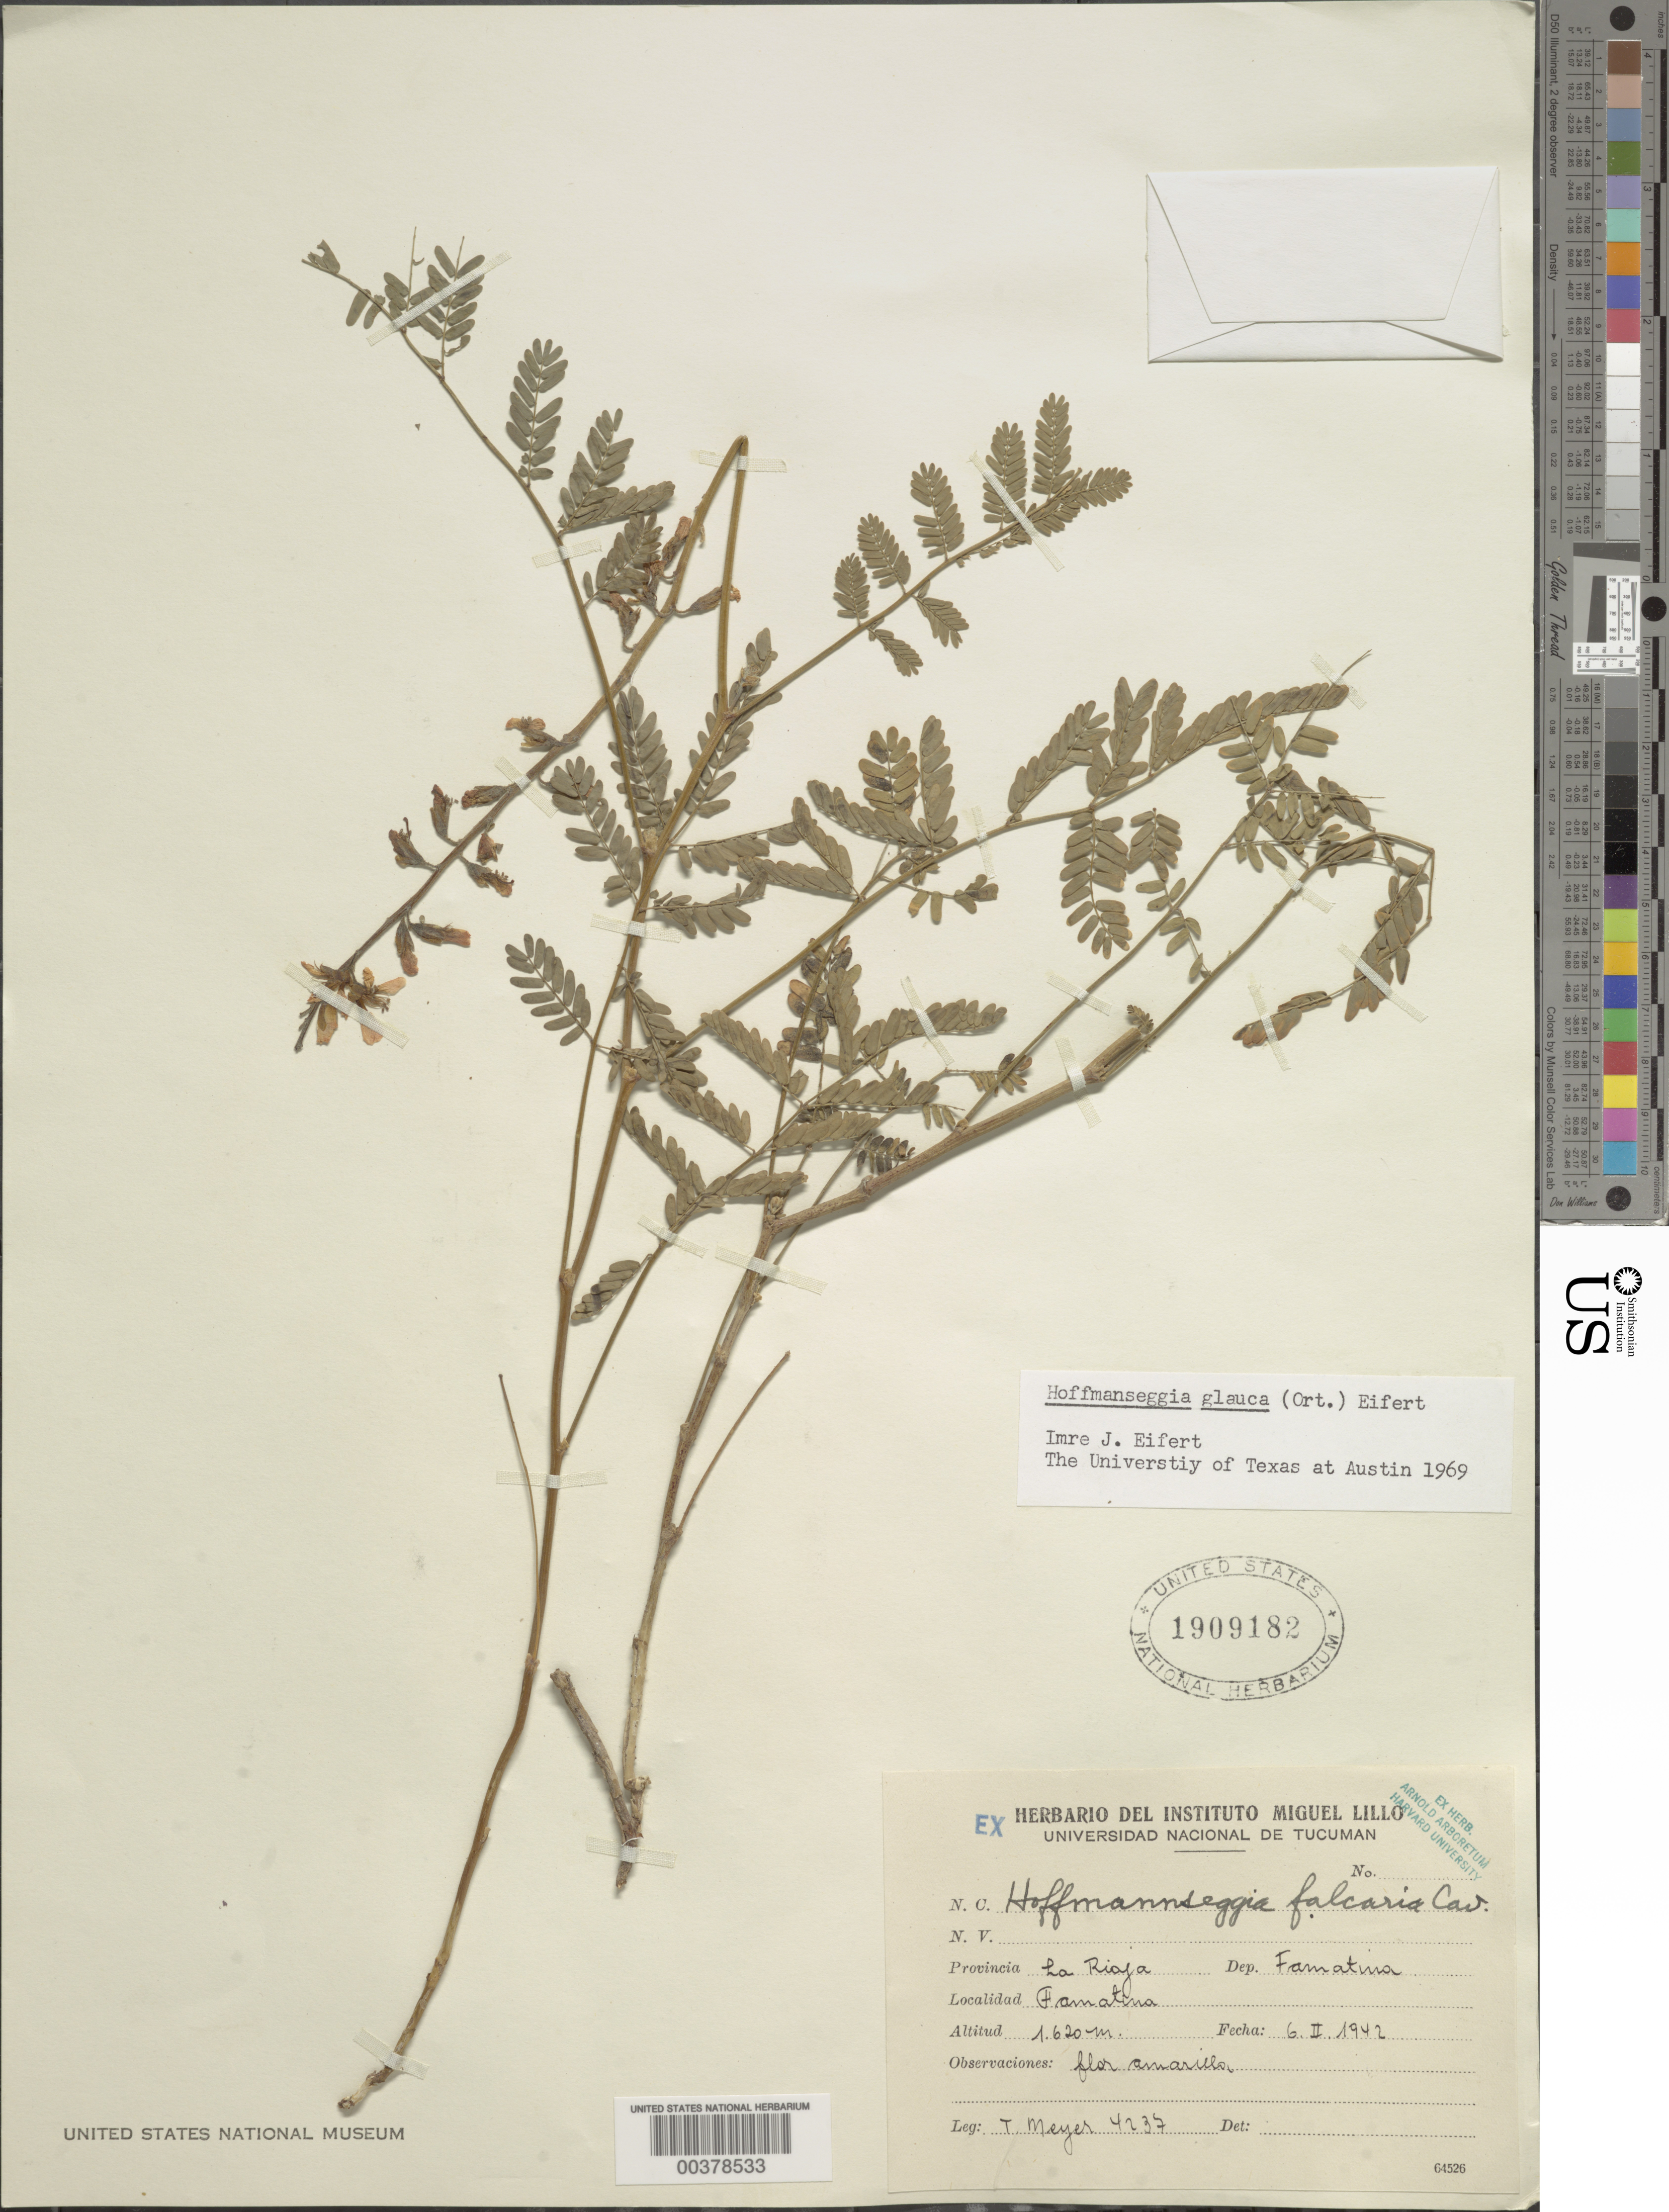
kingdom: Plantae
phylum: Tracheophyta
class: Magnoliopsida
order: Fabales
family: Fabaceae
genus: Hoffmannseggia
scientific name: Hoffmannseggia glauca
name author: (Ortega) Eifert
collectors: T. Meyer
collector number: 4237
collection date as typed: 06 Feb 1942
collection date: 1942-02-06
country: Argentina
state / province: La Rioja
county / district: Famatina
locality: Famatina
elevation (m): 1620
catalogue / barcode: US 1909182